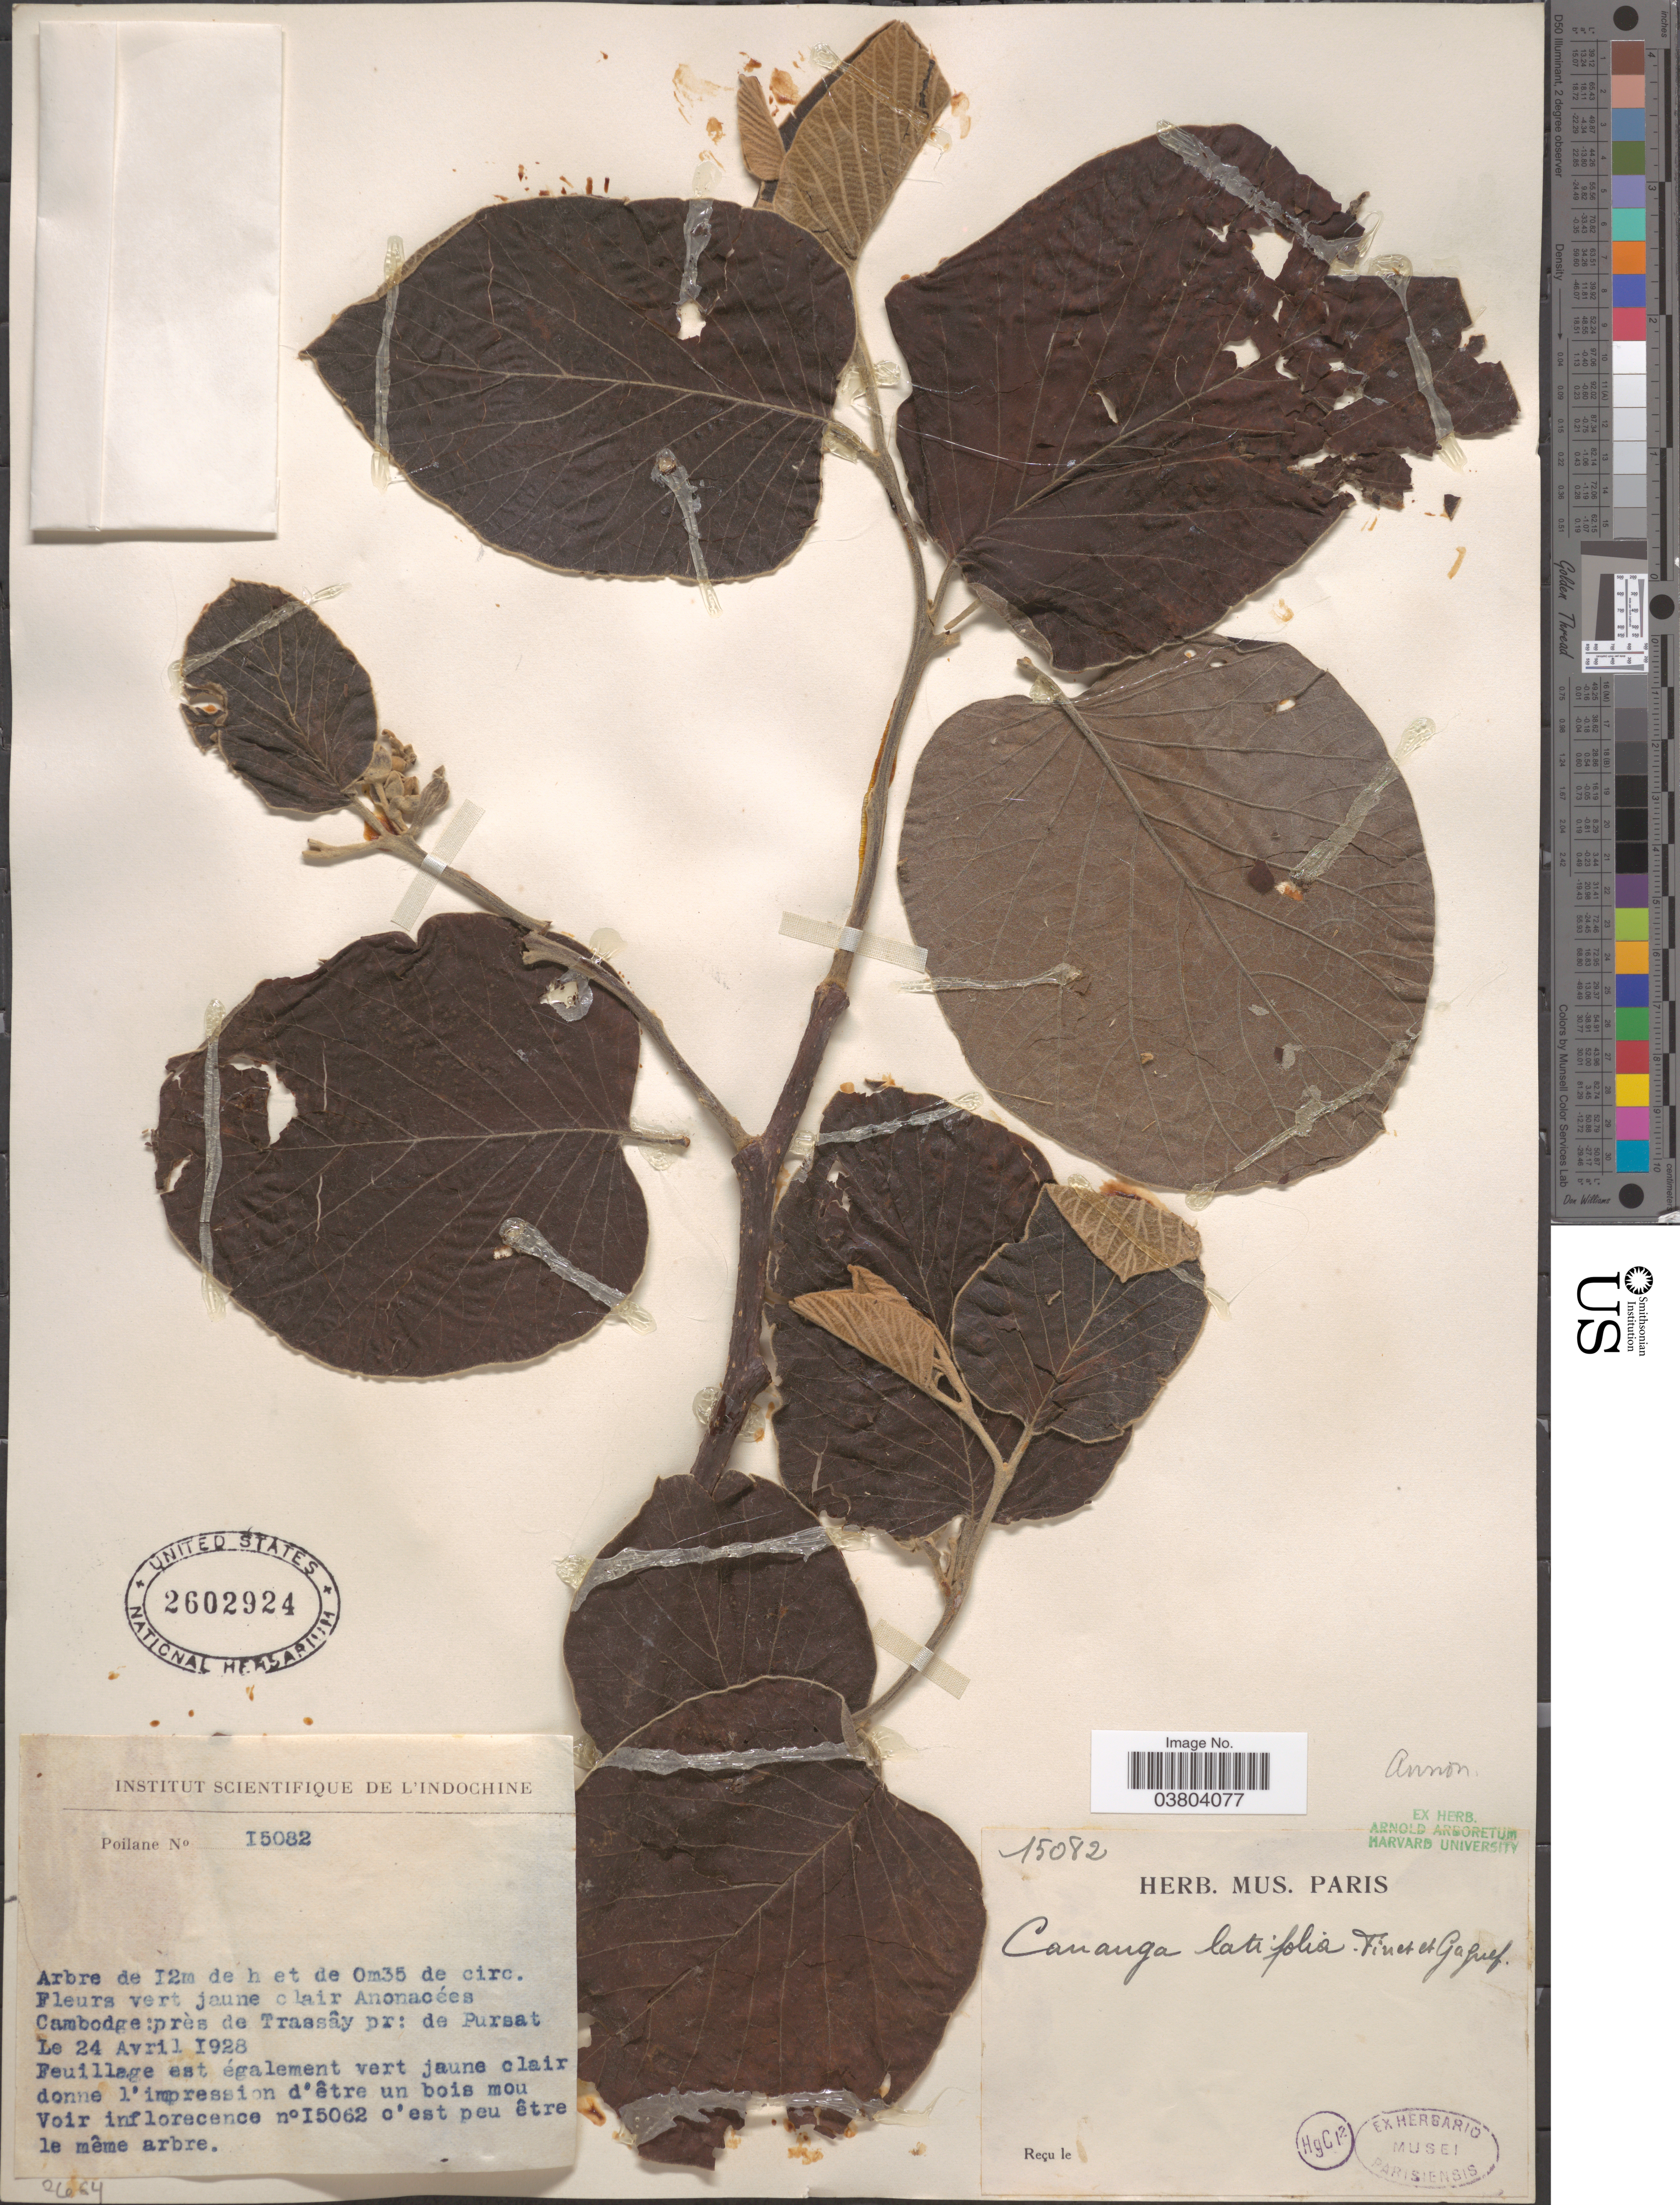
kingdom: Plantae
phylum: Tracheophyta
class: Magnoliopsida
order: Magnoliales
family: Annonaceae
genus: Cananga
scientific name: Cananga latifolium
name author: (Hook. f. & Thomson) Ridl.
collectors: ex herb. Mus. Paris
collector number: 15082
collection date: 1928-04-24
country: Cambodia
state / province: Pursat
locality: Cambodge: Près de Trassây pr: de Pursat.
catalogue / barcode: US 2602924